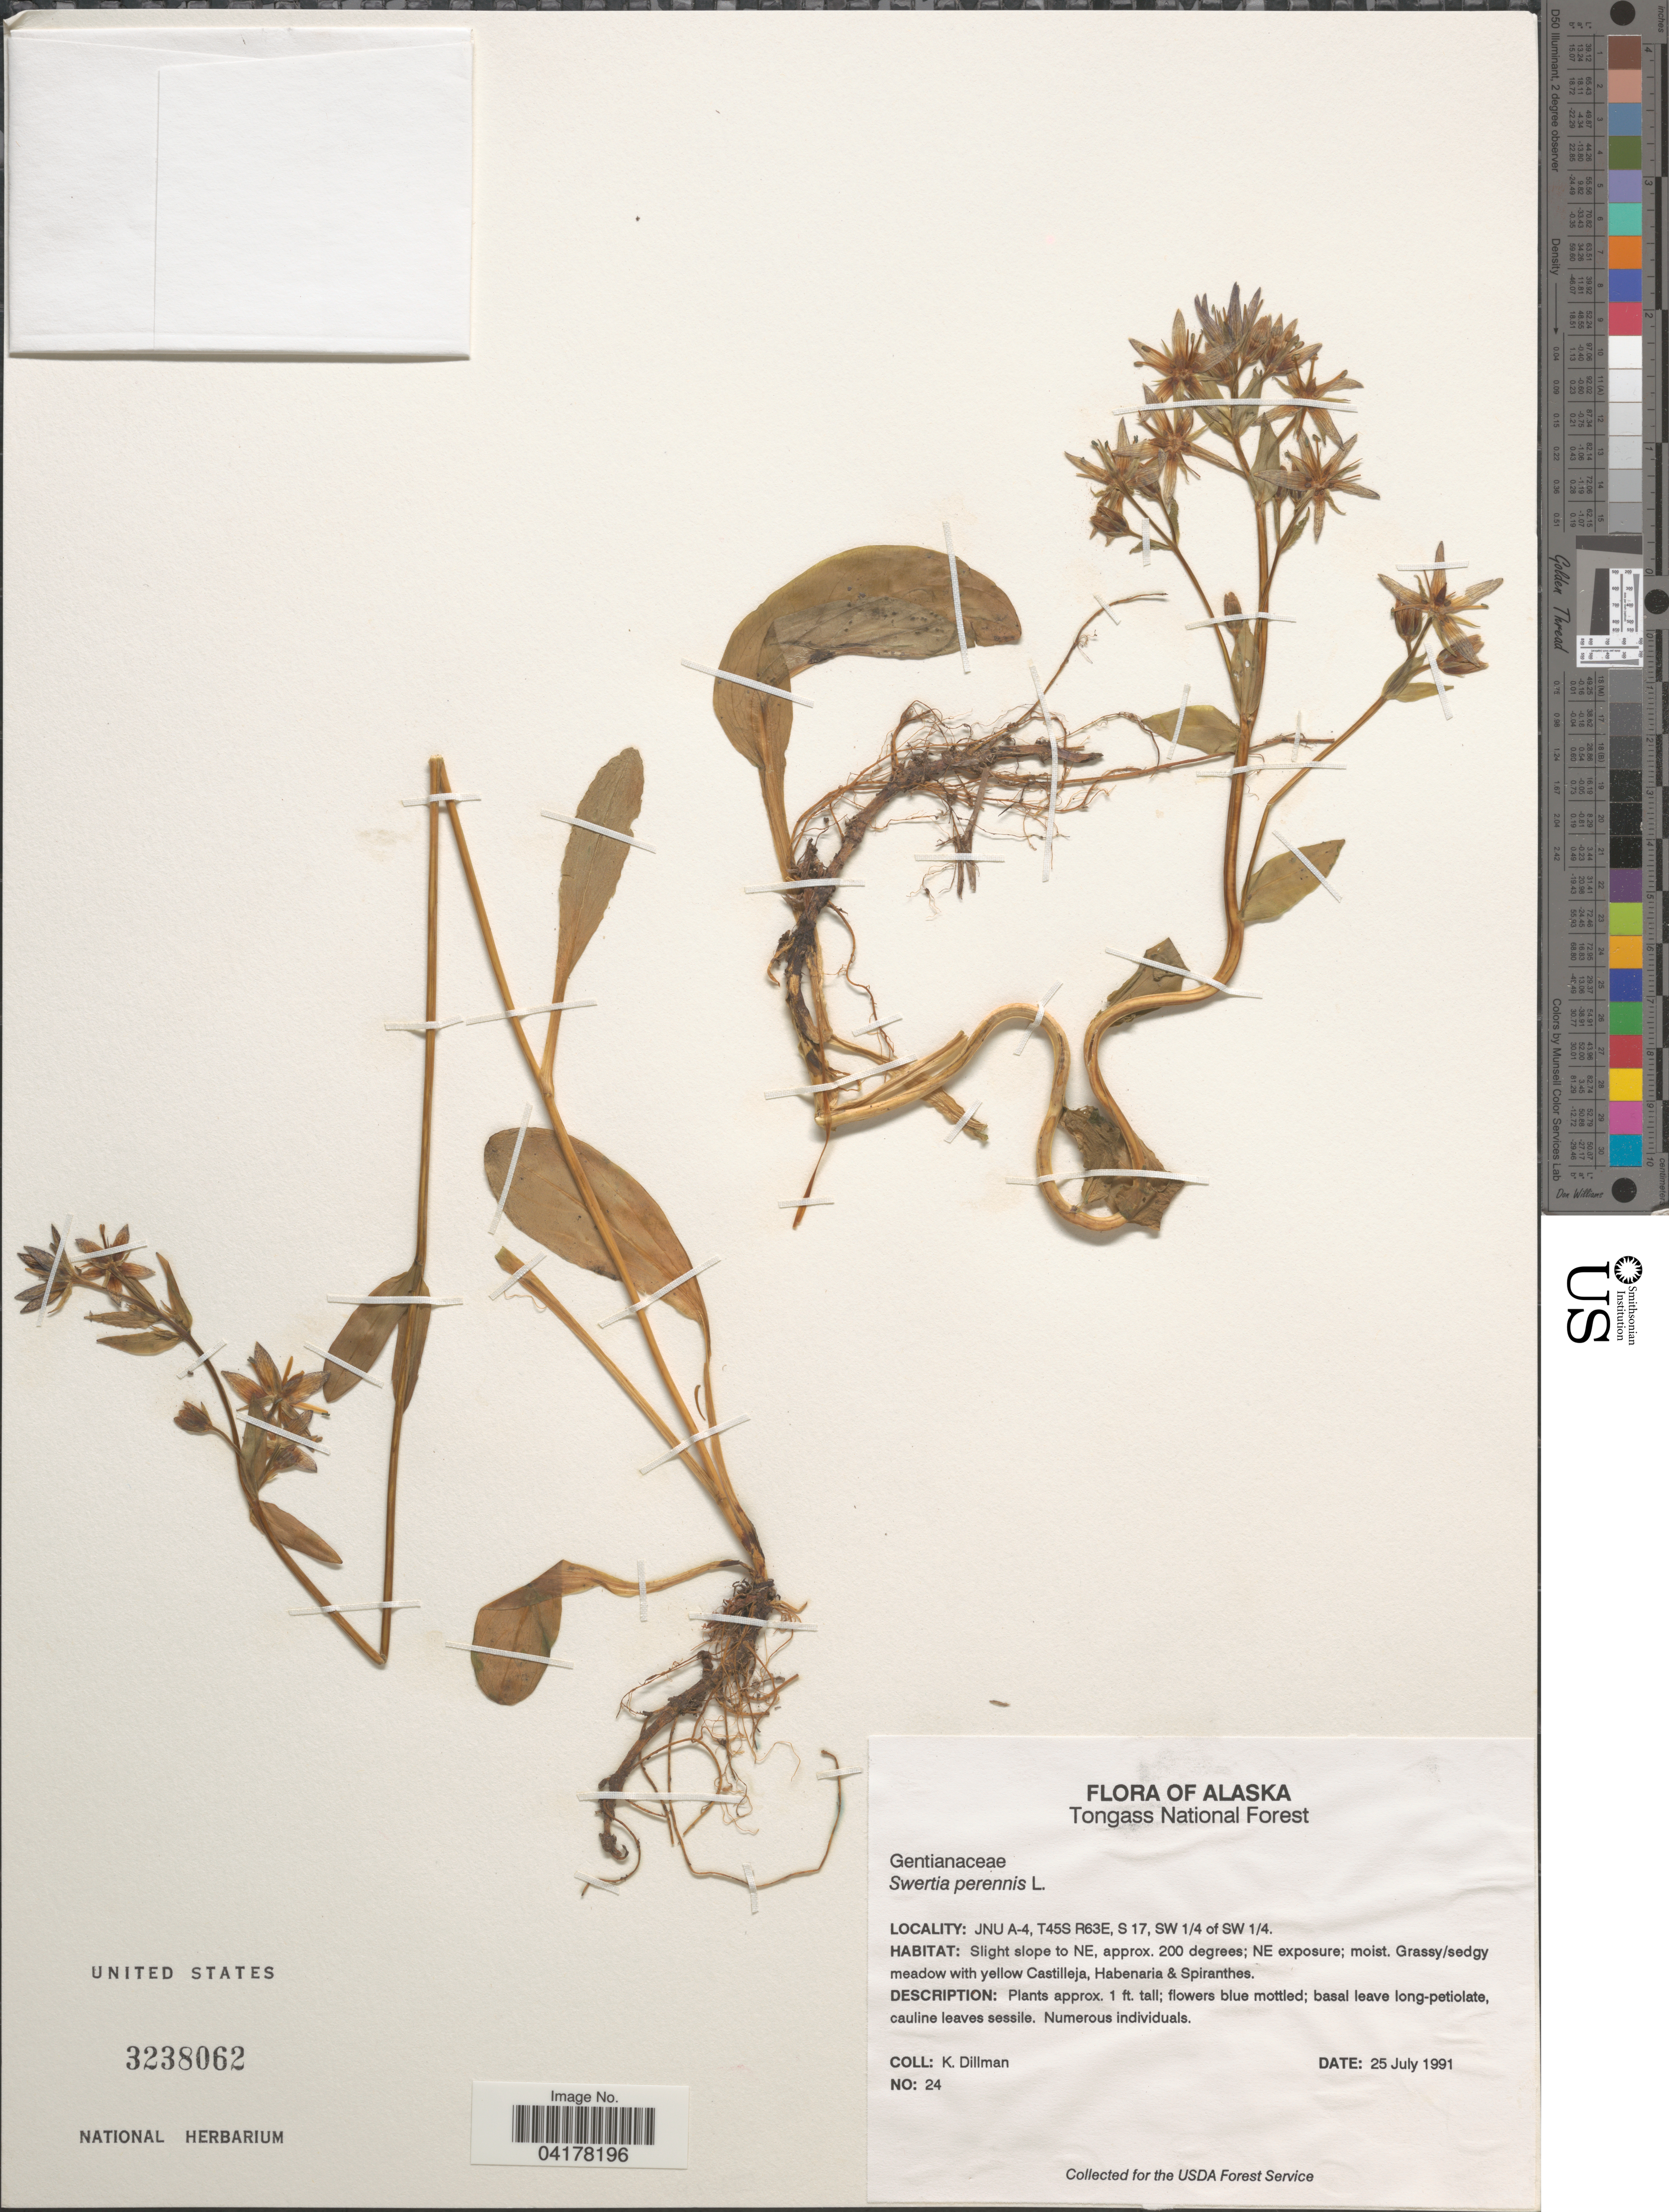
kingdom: Plantae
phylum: Tracheophyta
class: Magnoliopsida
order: Gentianales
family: Gentianaceae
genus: Swertia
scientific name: Swertia perennis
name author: L.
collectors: K. Dillman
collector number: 24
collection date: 1991-07-25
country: United States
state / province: Alaska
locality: Tongass National Forest. JNU A-4, T45S R63E, S 17, SW ¼ of SW ¼. Slight slope to NE.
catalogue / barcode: US 3238062